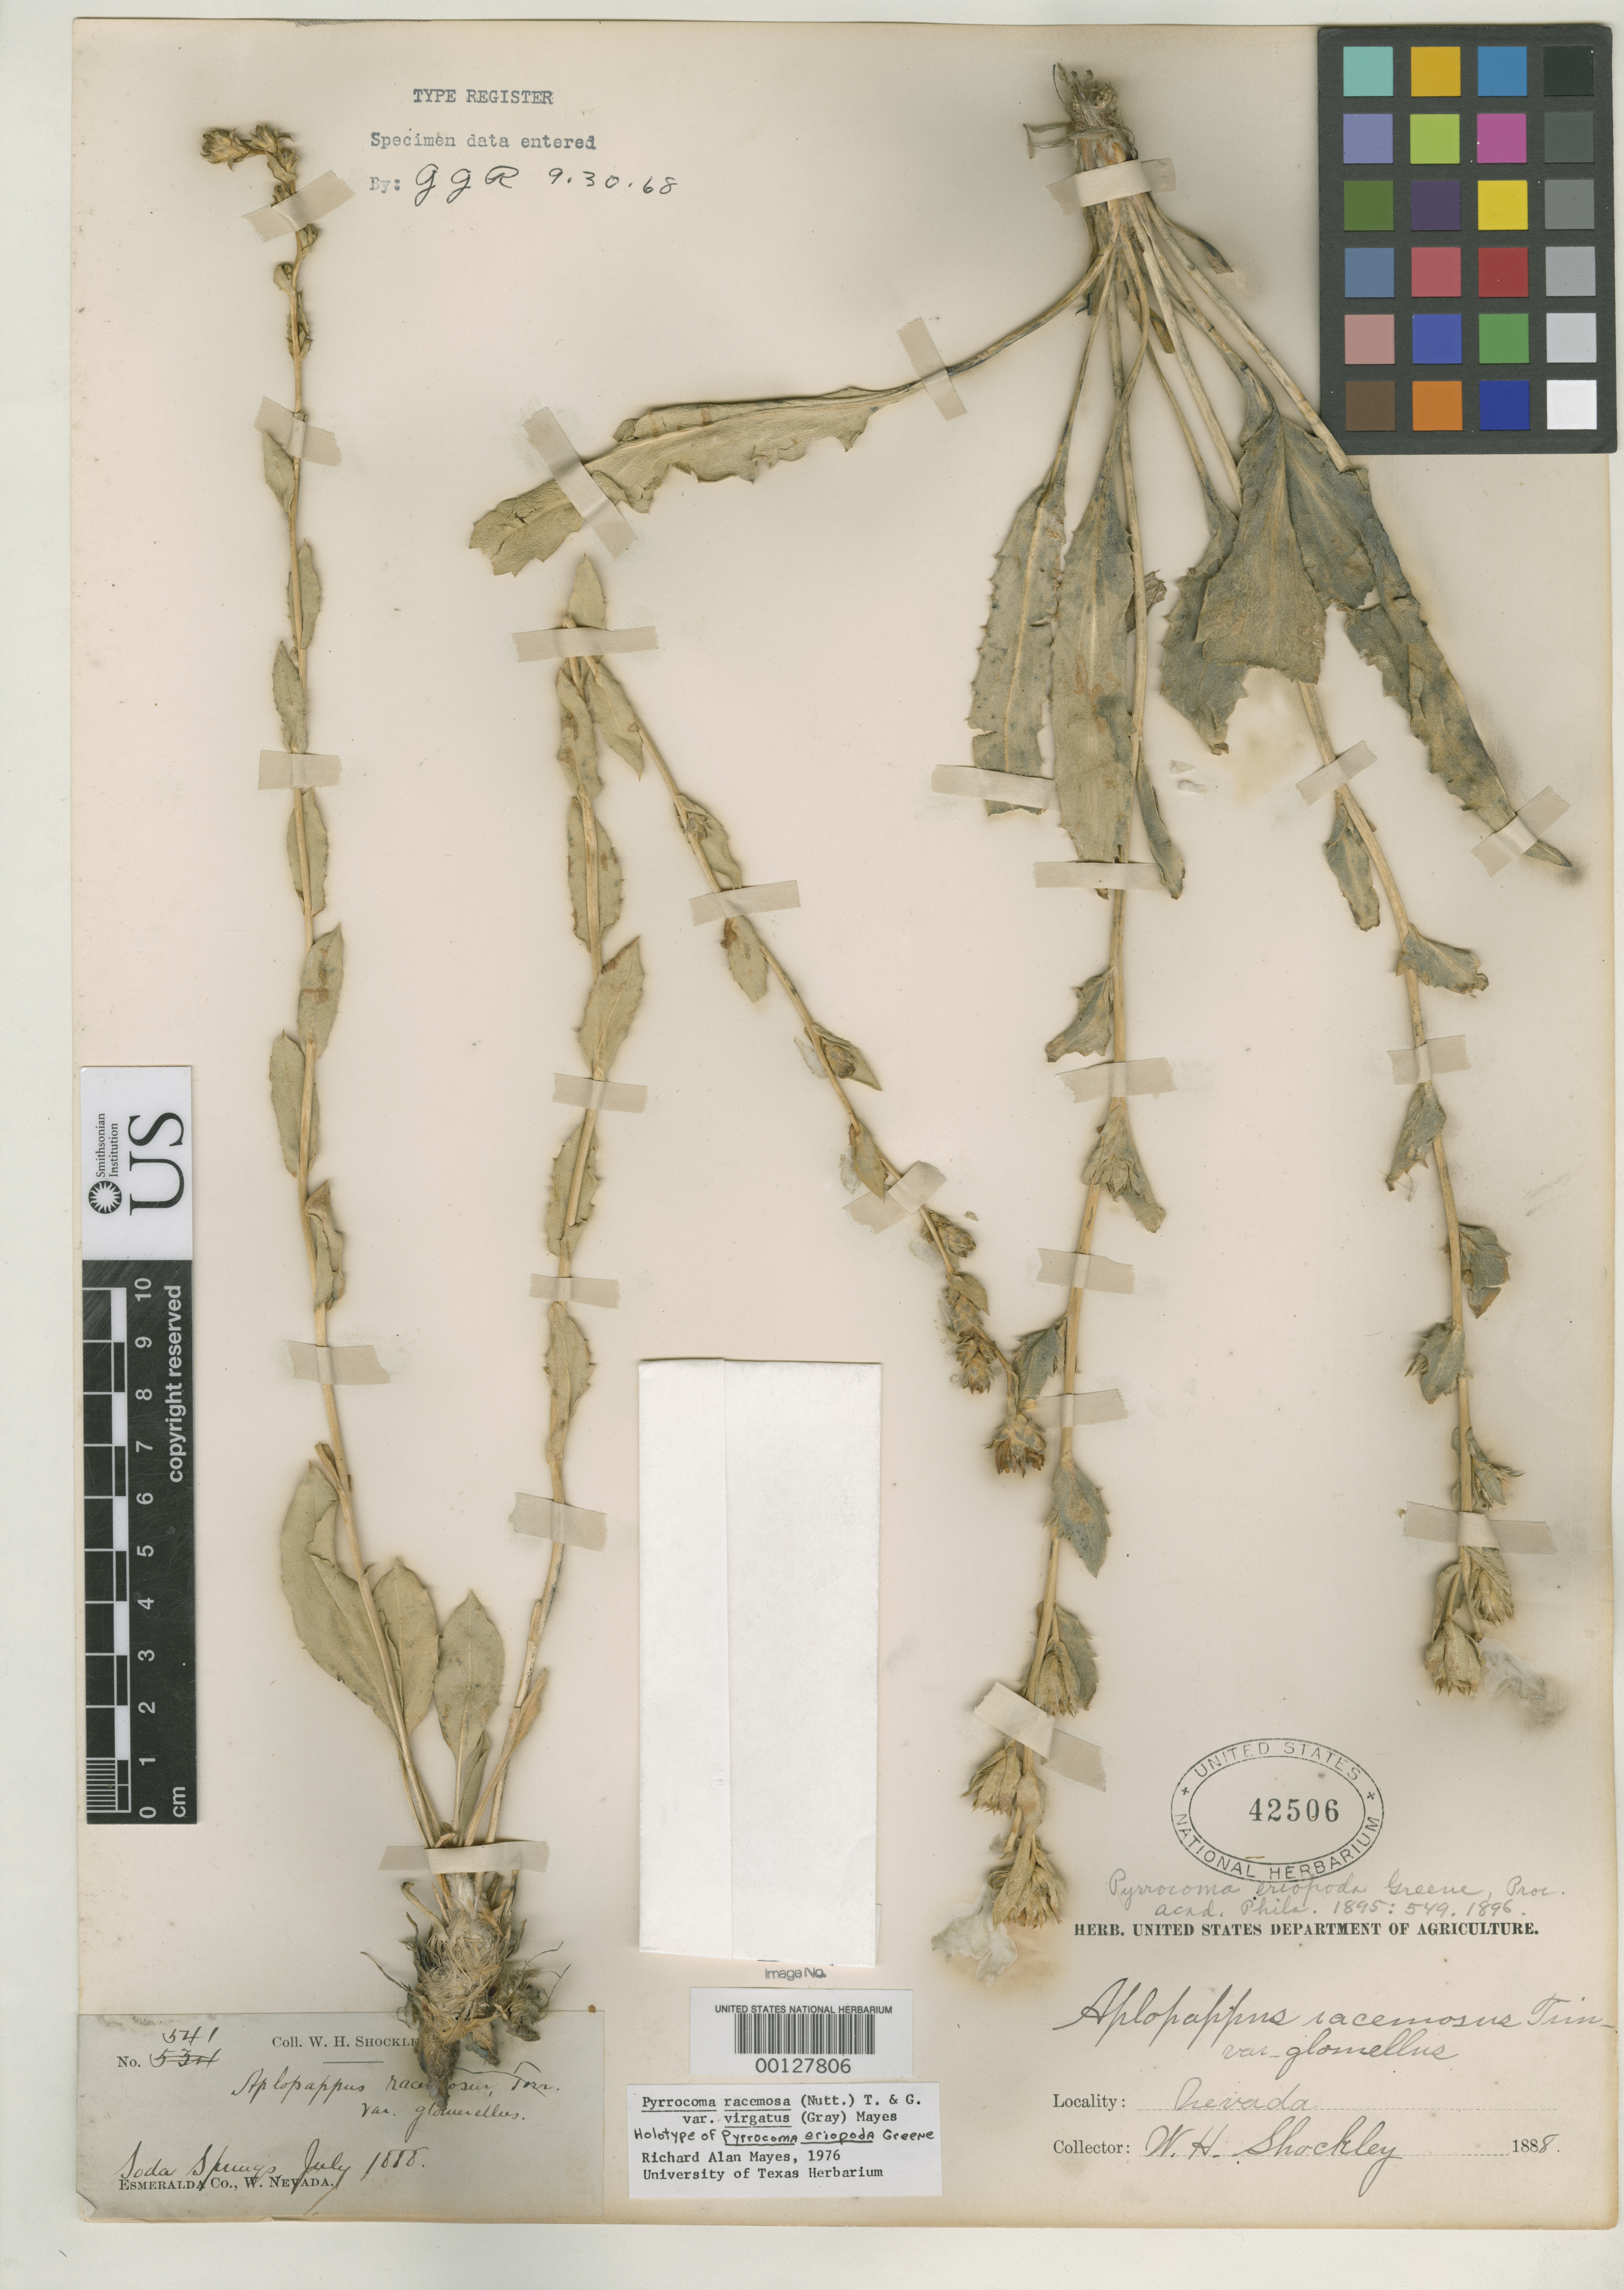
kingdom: Plantae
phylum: Tracheophyta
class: Magnoliopsida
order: Asterales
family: Asteraceae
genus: Pyrrocoma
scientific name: Pyrrocoma eriopoda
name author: Greene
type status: Holotype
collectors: W. Shockley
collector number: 541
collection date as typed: Jul 1888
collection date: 1888-07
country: United States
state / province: Nevada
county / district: Esmeralda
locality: Soda Springs.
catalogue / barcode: US 42506